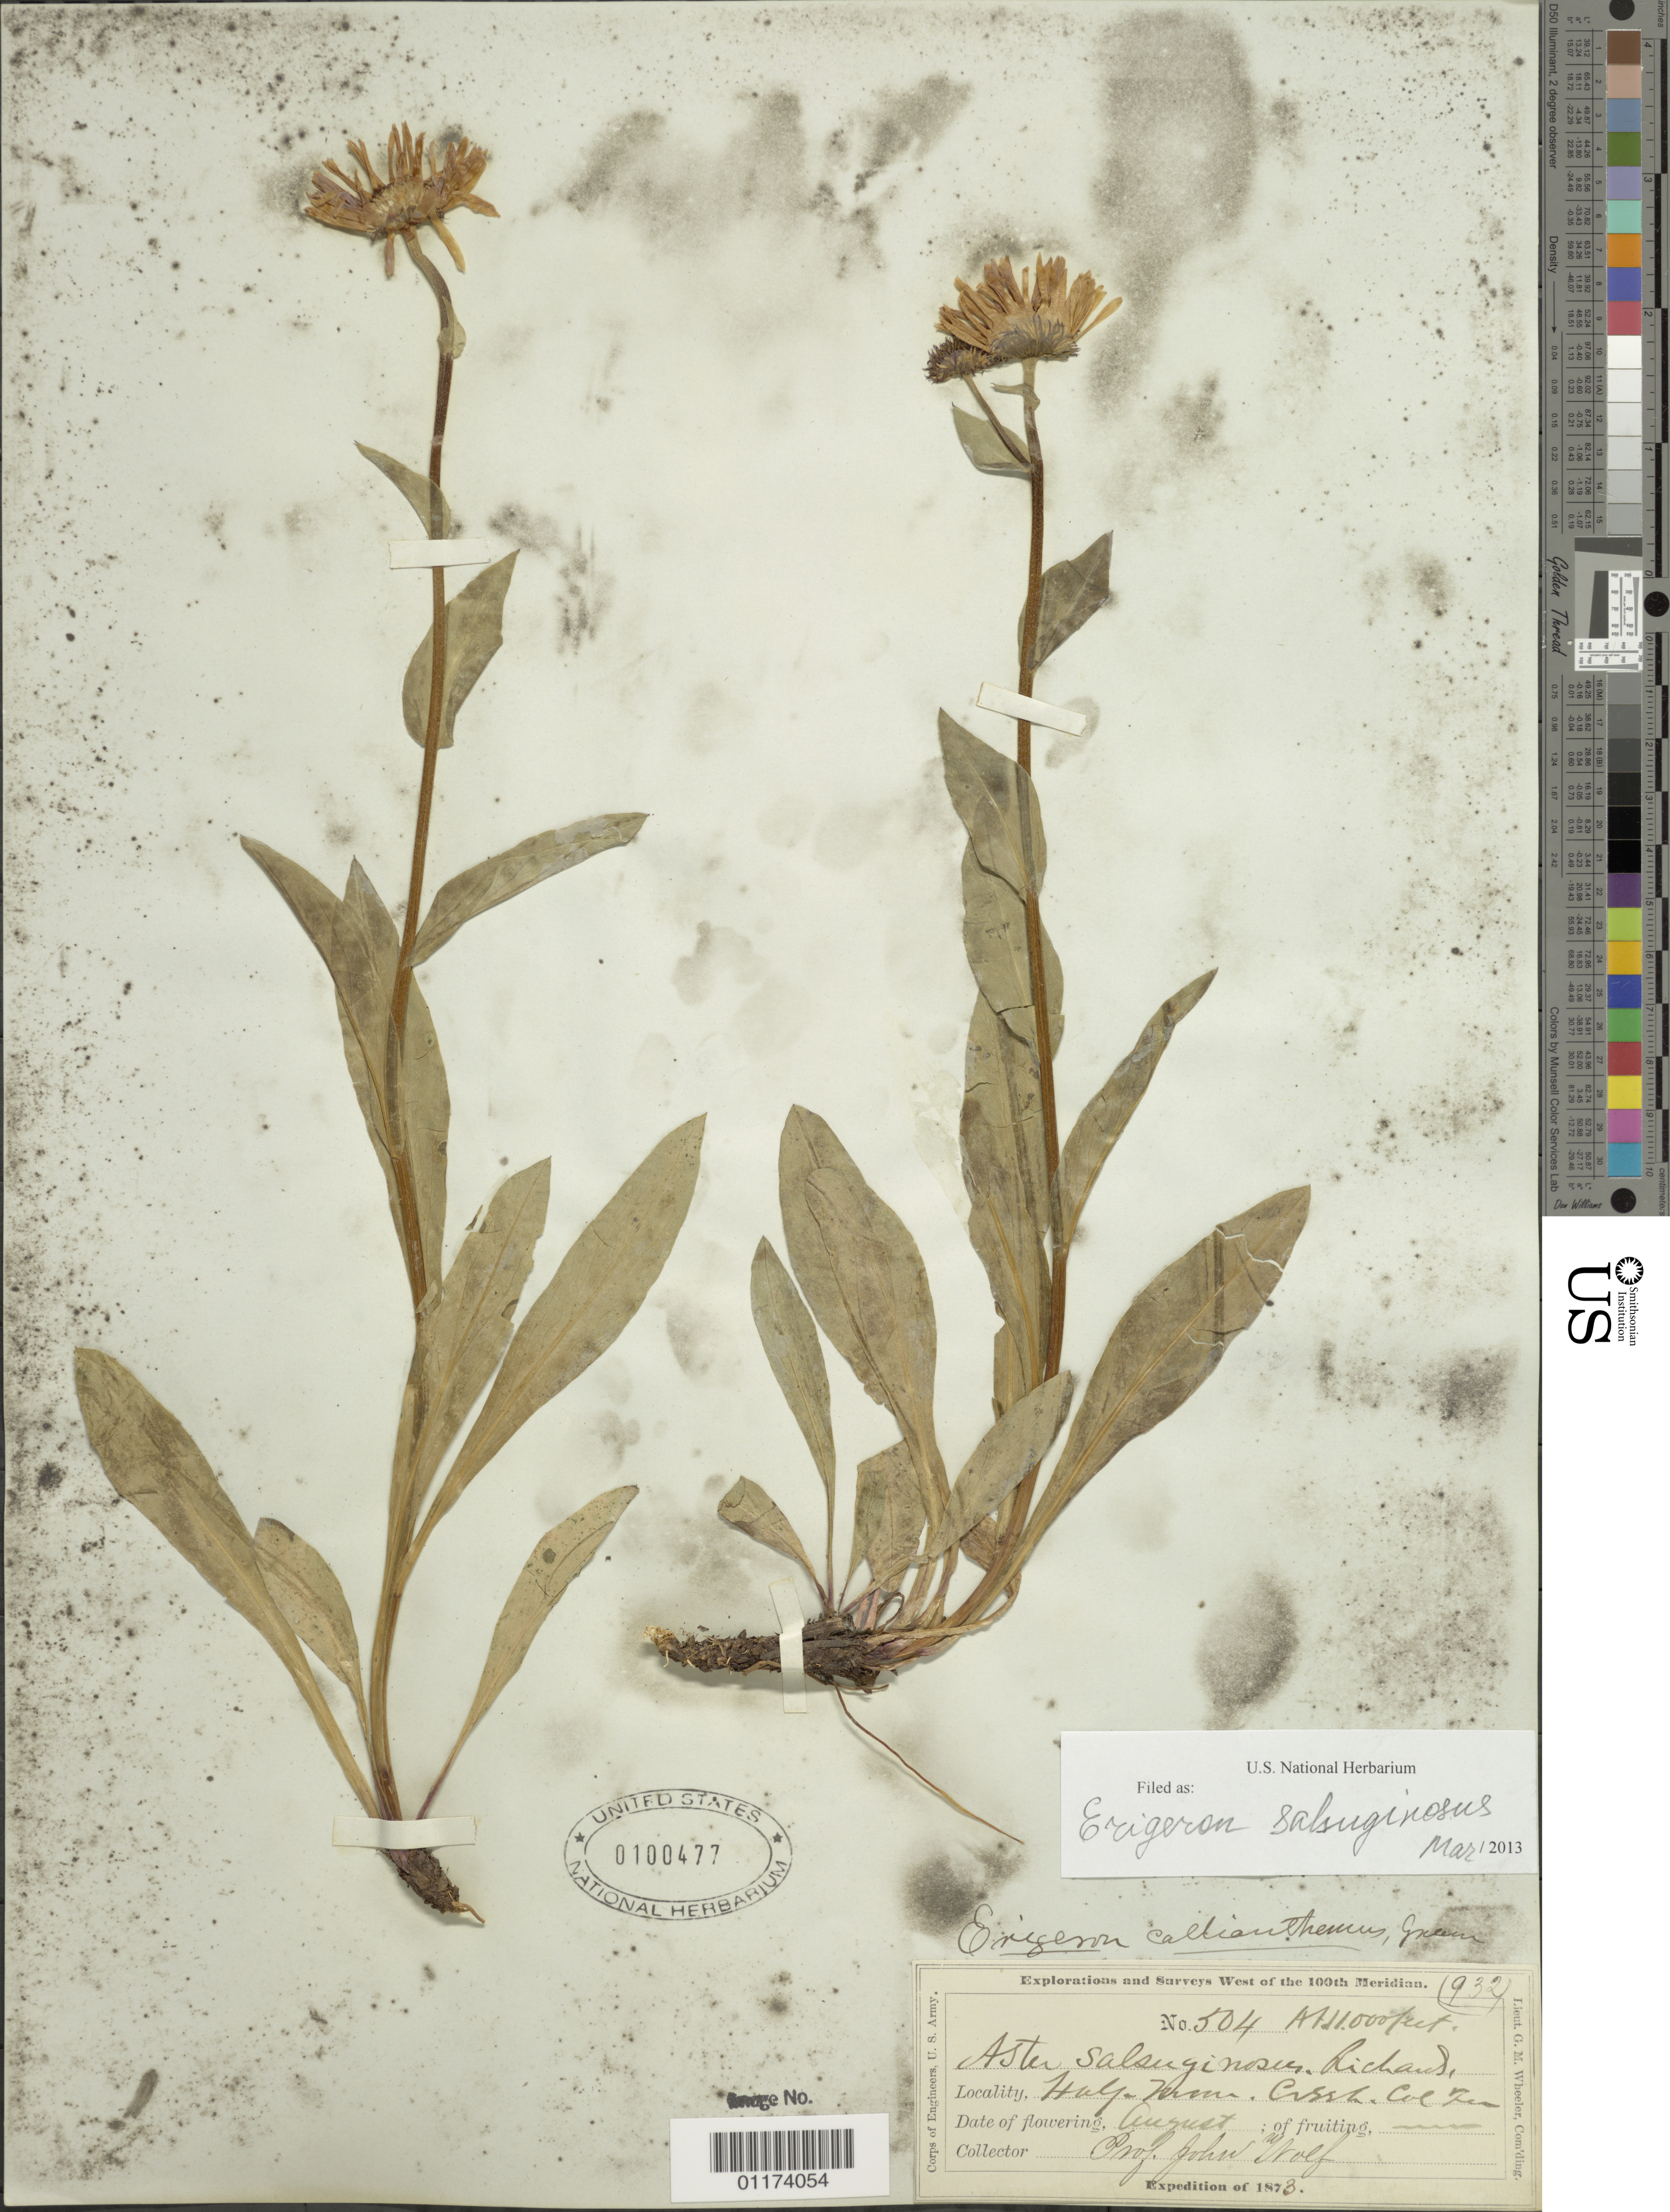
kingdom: Plantae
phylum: Tracheophyta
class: Magnoliopsida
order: Asterales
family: Asteraceae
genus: Erigeron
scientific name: Erigeron salsuginosus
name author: (Richardson ex R. Br.) A. Gray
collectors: J. Wolf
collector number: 504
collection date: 1873-08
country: United States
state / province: Colorado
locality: Half moon Creek, Col Ter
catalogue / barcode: US 100477